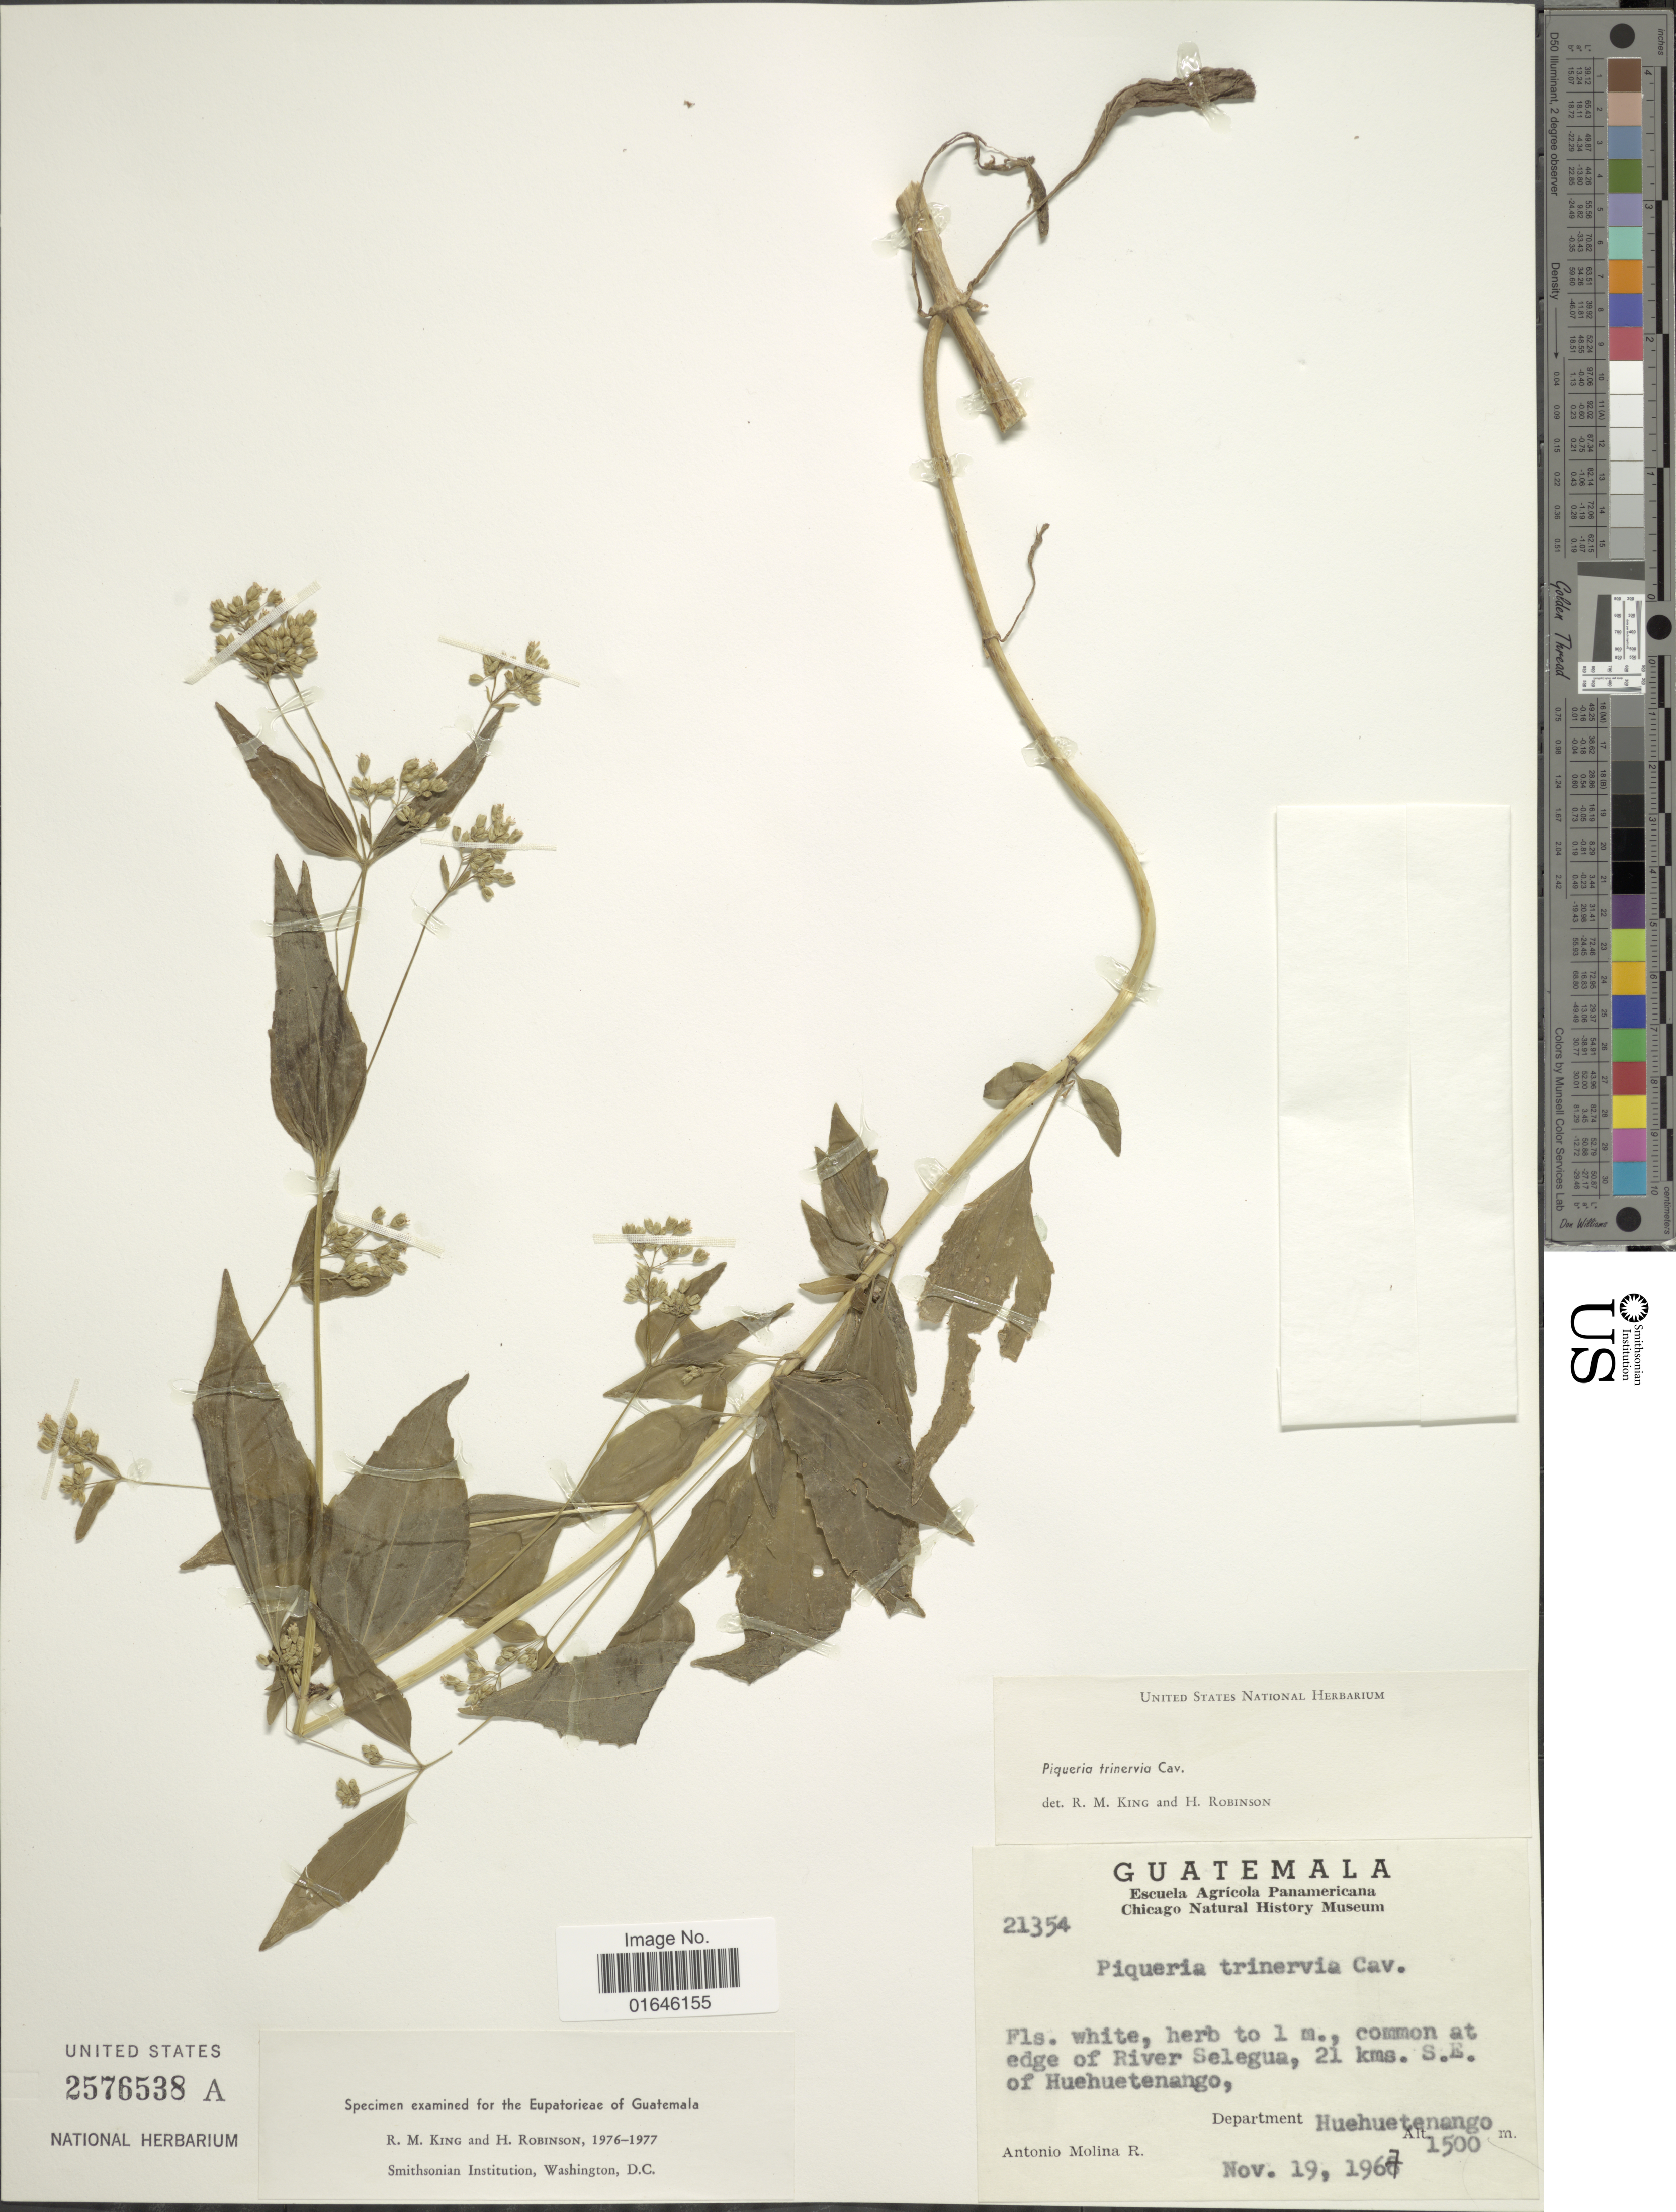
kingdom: Plantae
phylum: Tracheophyta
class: Magnoliopsida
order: Asterales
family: Asteraceae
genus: Piqueria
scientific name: Piqueria trinervia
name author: Cav.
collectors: A. Molina R.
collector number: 21354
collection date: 1967-11-19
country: Guatemala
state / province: Huehuetenango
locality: Common at edge of River Selegua, 21 kms. S.E. of Huehuetenango, Department Huehuetenango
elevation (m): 1500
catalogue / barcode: US 2576538A